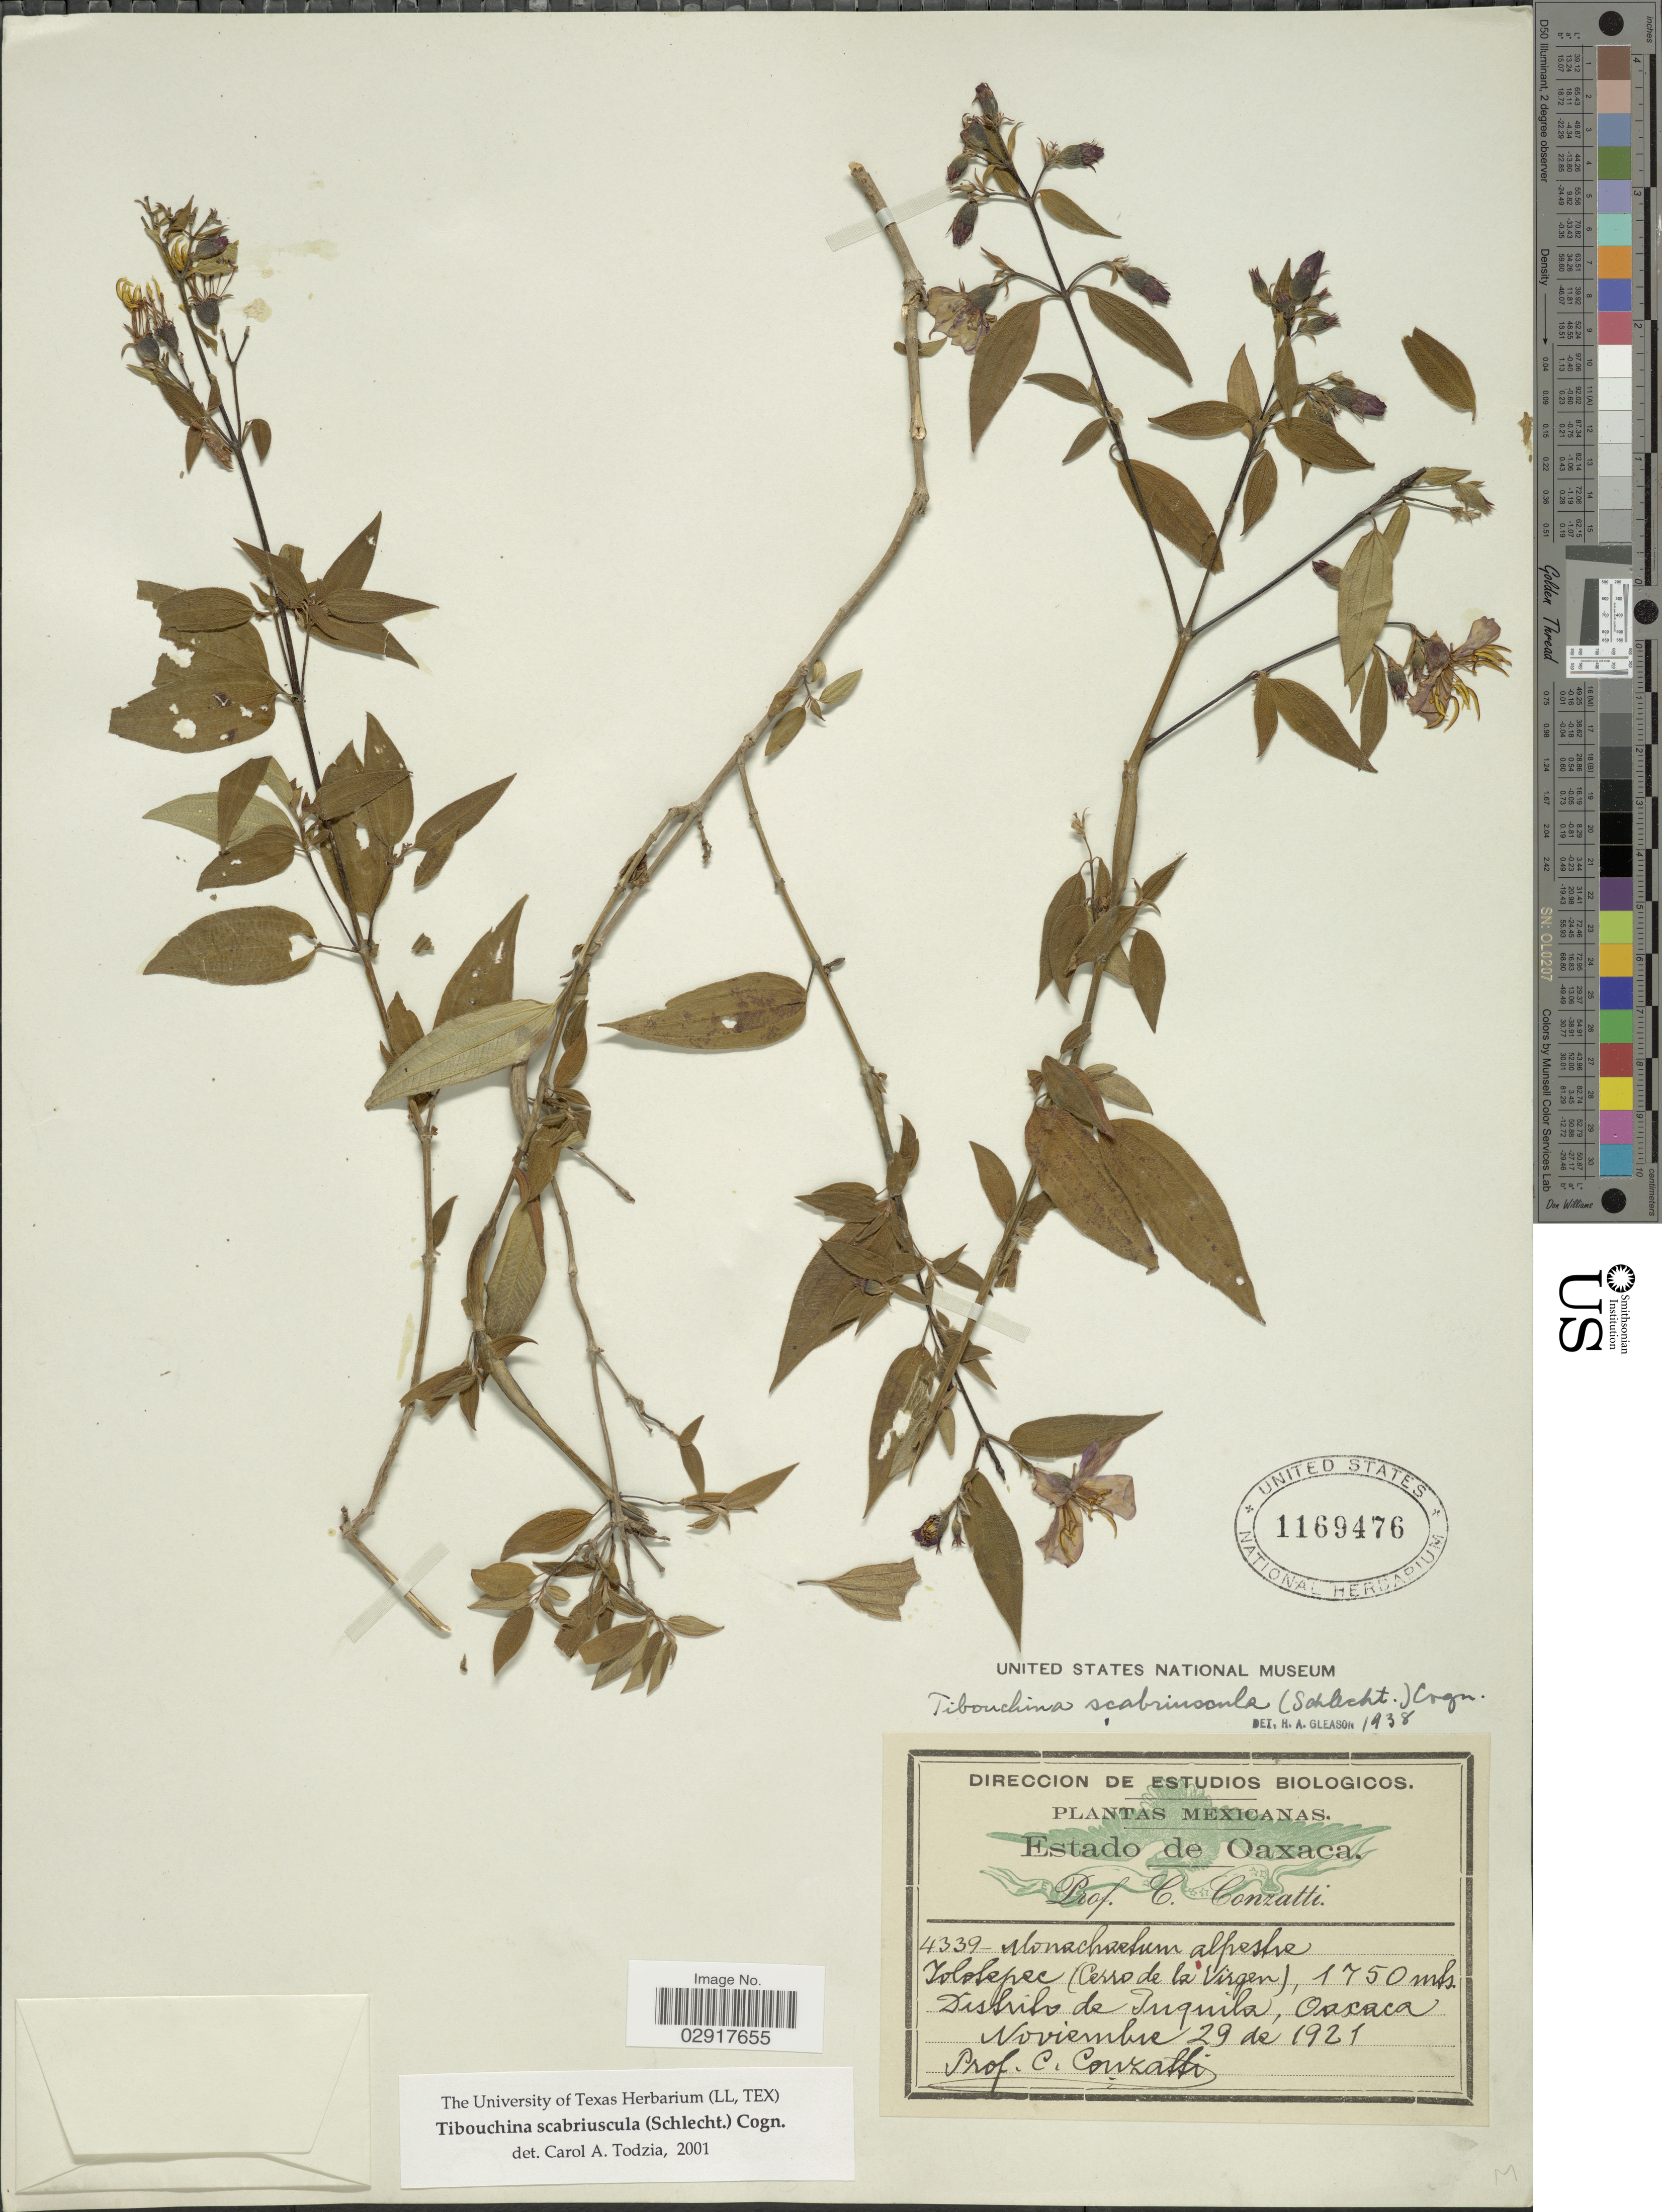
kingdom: Plantae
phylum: Tracheophyta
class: Magnoliopsida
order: Myrtales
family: Melastomataceae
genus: Chaetogastra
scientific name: Chaetogastra scabriuscula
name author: (Schltdl.) P.J.F. Guim. & Michelang.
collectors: C. Conzatti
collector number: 4339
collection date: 1921-11-29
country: Mexico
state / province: Oaxaca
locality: Mexicanas. Estado de Oaxaca. Yolotepec (Cerro de la Virgen). Distrito de Juquila.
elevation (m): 1750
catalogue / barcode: US 1169476